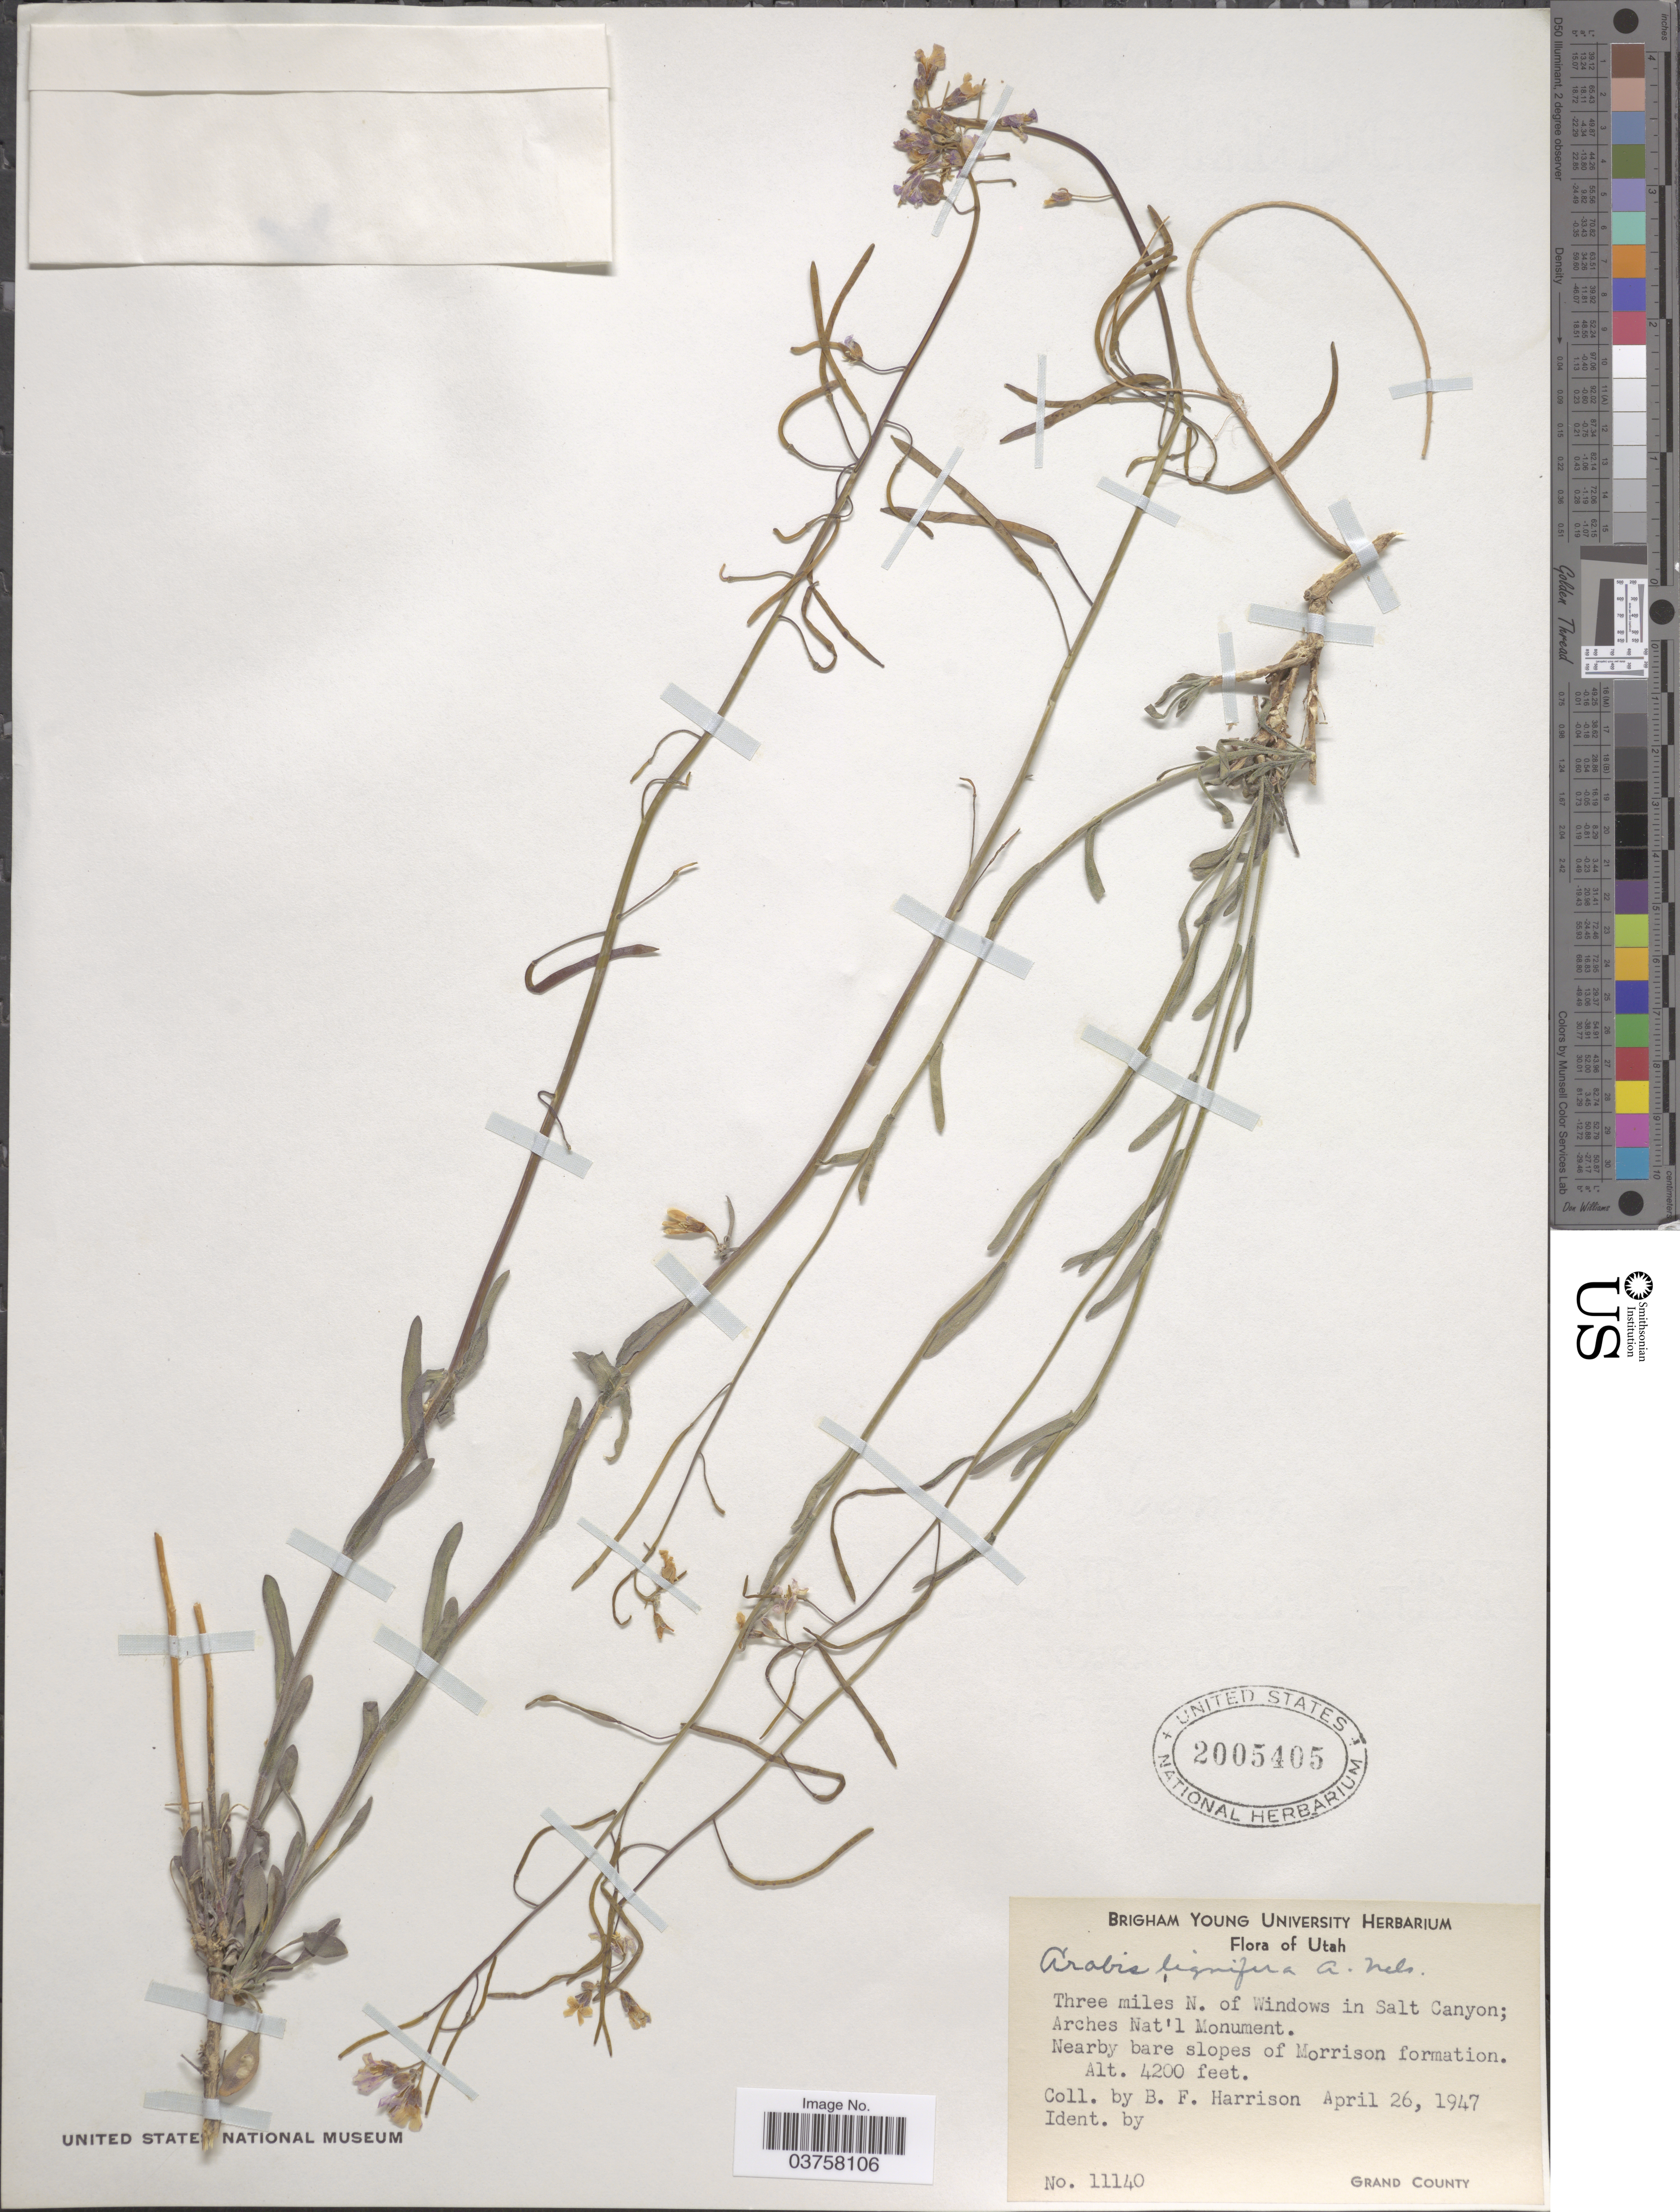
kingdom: Plantae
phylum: Tracheophyta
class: Magnoliopsida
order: Brassicales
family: Brassicaceae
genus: Arabis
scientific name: Arabis lignifera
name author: A. Nelson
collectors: B. F. Harrison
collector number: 11140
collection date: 1947-04-26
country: United States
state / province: Utah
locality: Three miles N. of Windows in Salt Canyon; Arches Nat'l Monument. Nearby bare slopes of Morrsion formation. Grand County.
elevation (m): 1280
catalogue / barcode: US 2005405